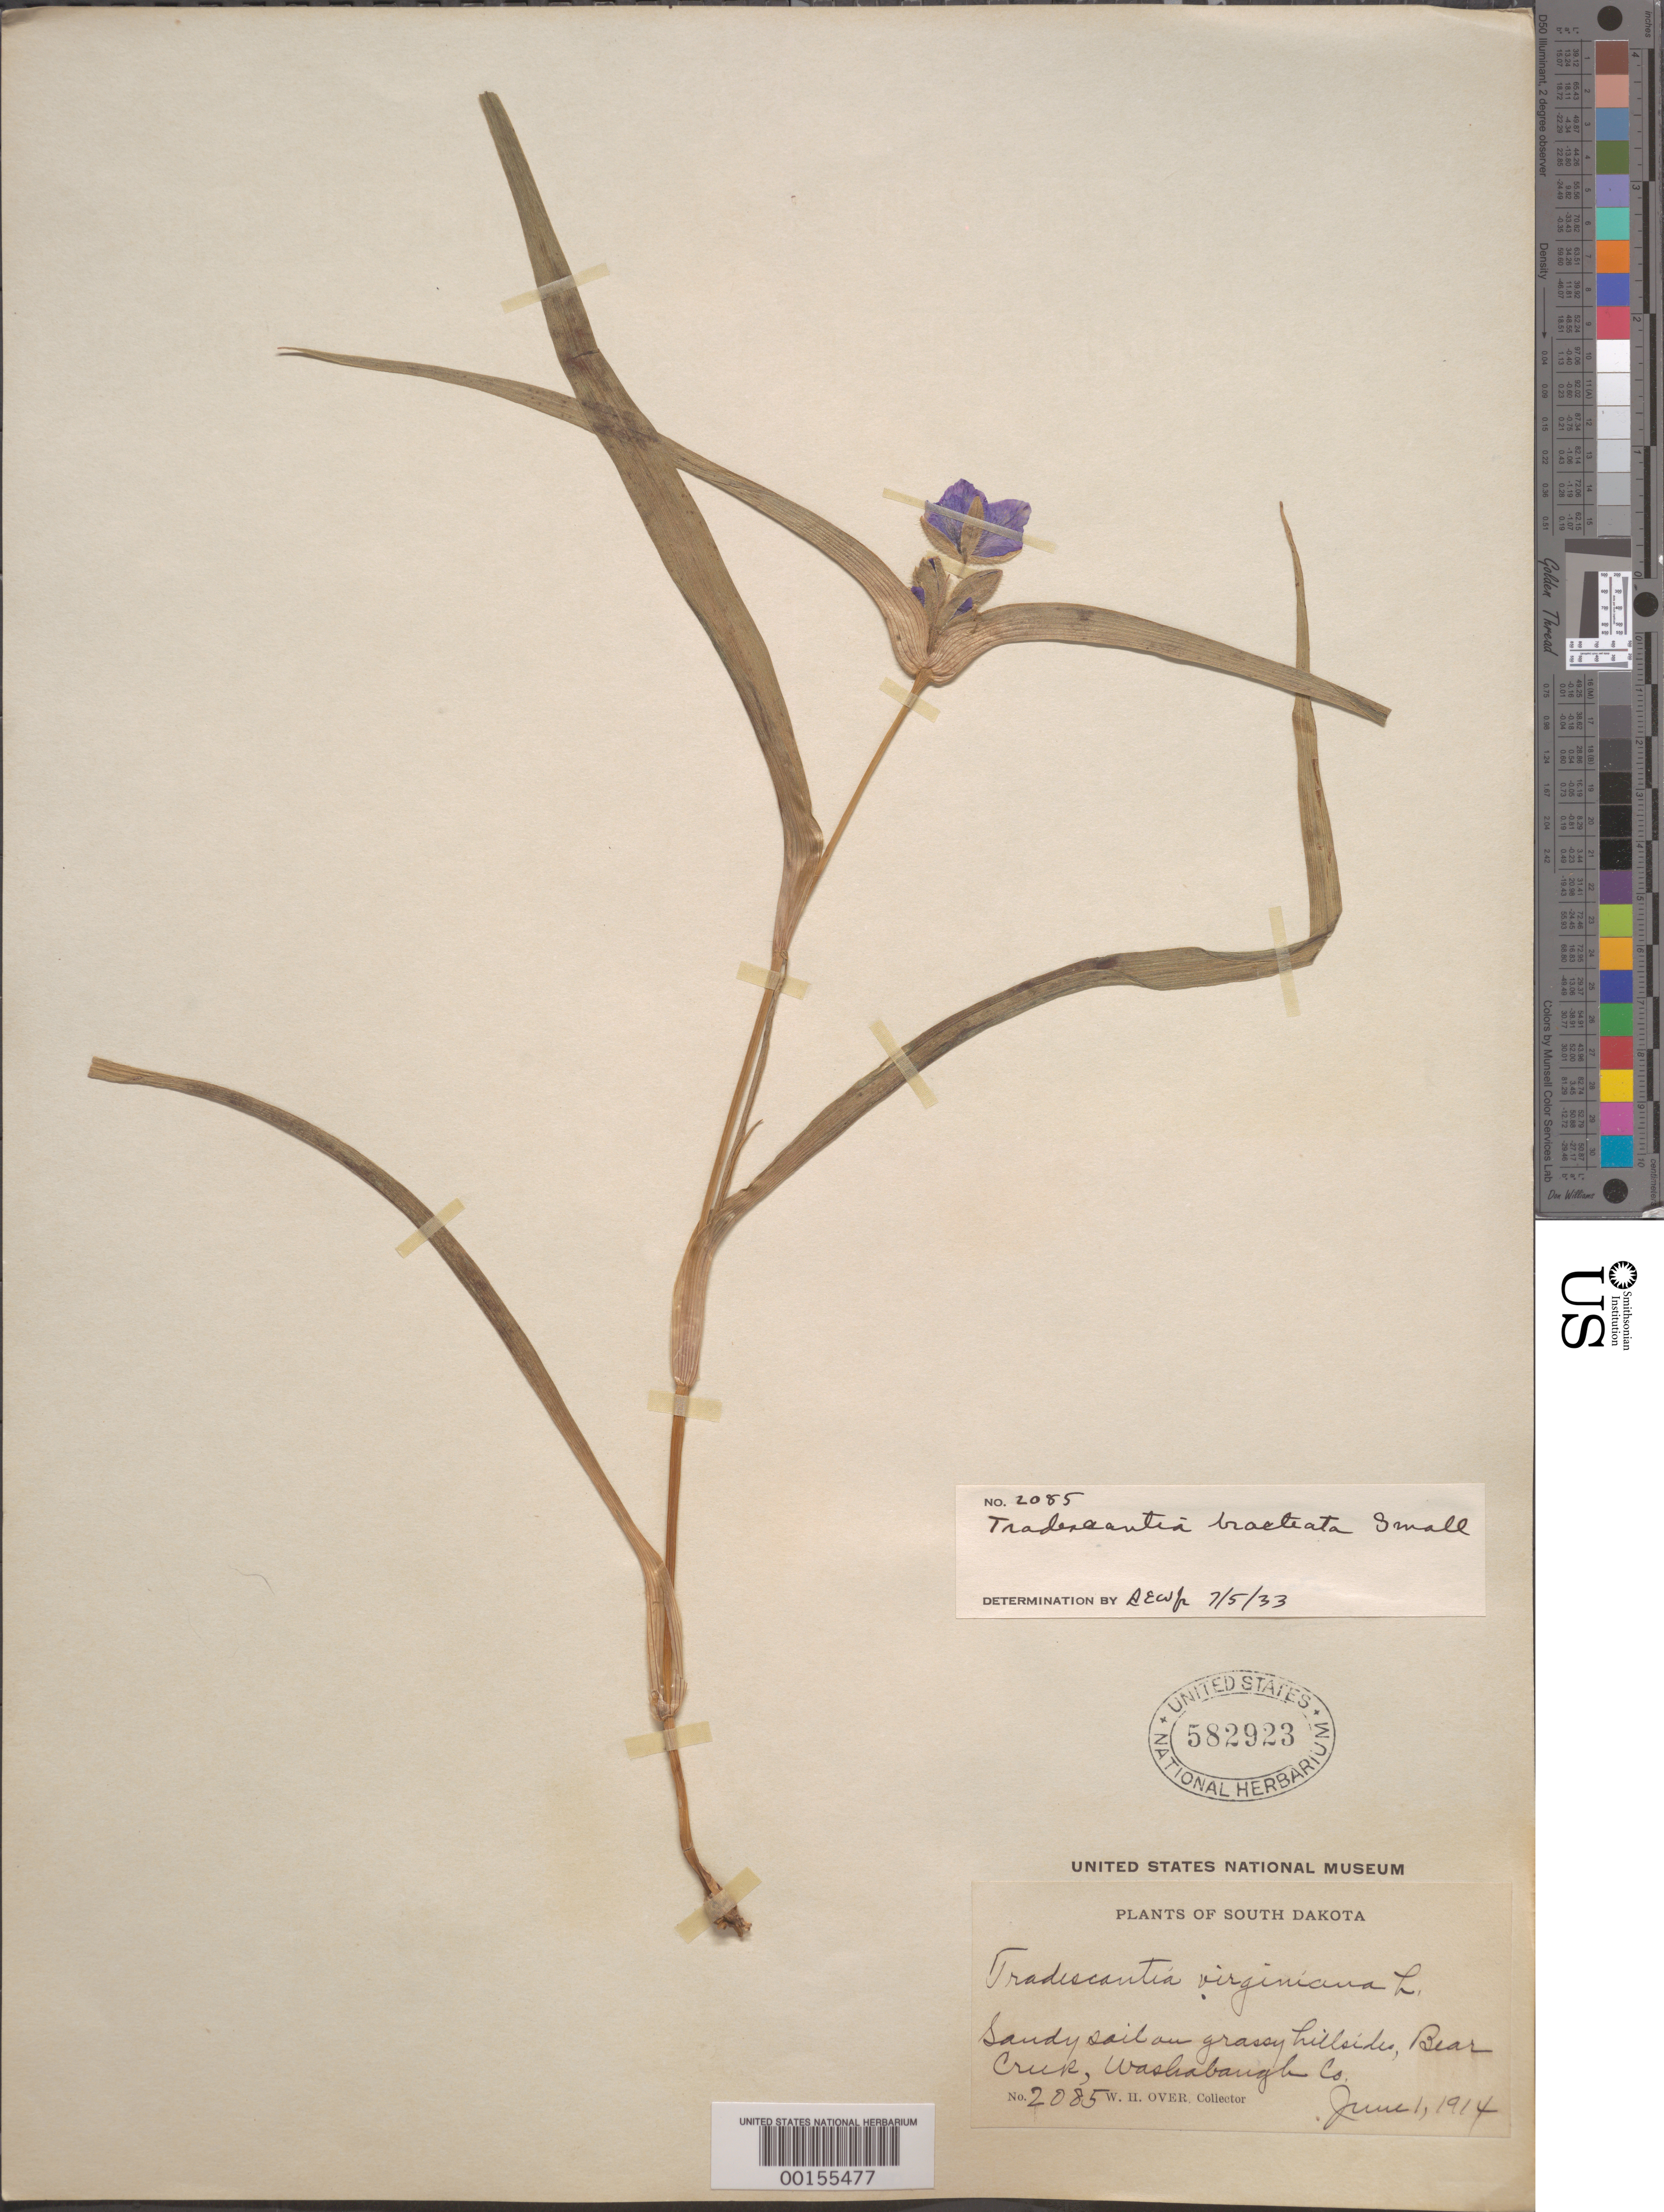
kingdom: Plantae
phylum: Tracheophyta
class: Liliopsida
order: Commelinales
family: Commelinaceae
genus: Tradescantia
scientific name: Tradescantia bracteata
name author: Small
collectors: W. Over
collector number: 2085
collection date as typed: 01 Jun 1914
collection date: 1914-06-01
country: United States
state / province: South Dakota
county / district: Jackson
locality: Washabaugh county, bear creek. [washabaugh county is now s part of jackson co.; bear creek = bear-in-the-lodge creek?]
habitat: Sandy soil, grassy hillside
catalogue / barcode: US 582923